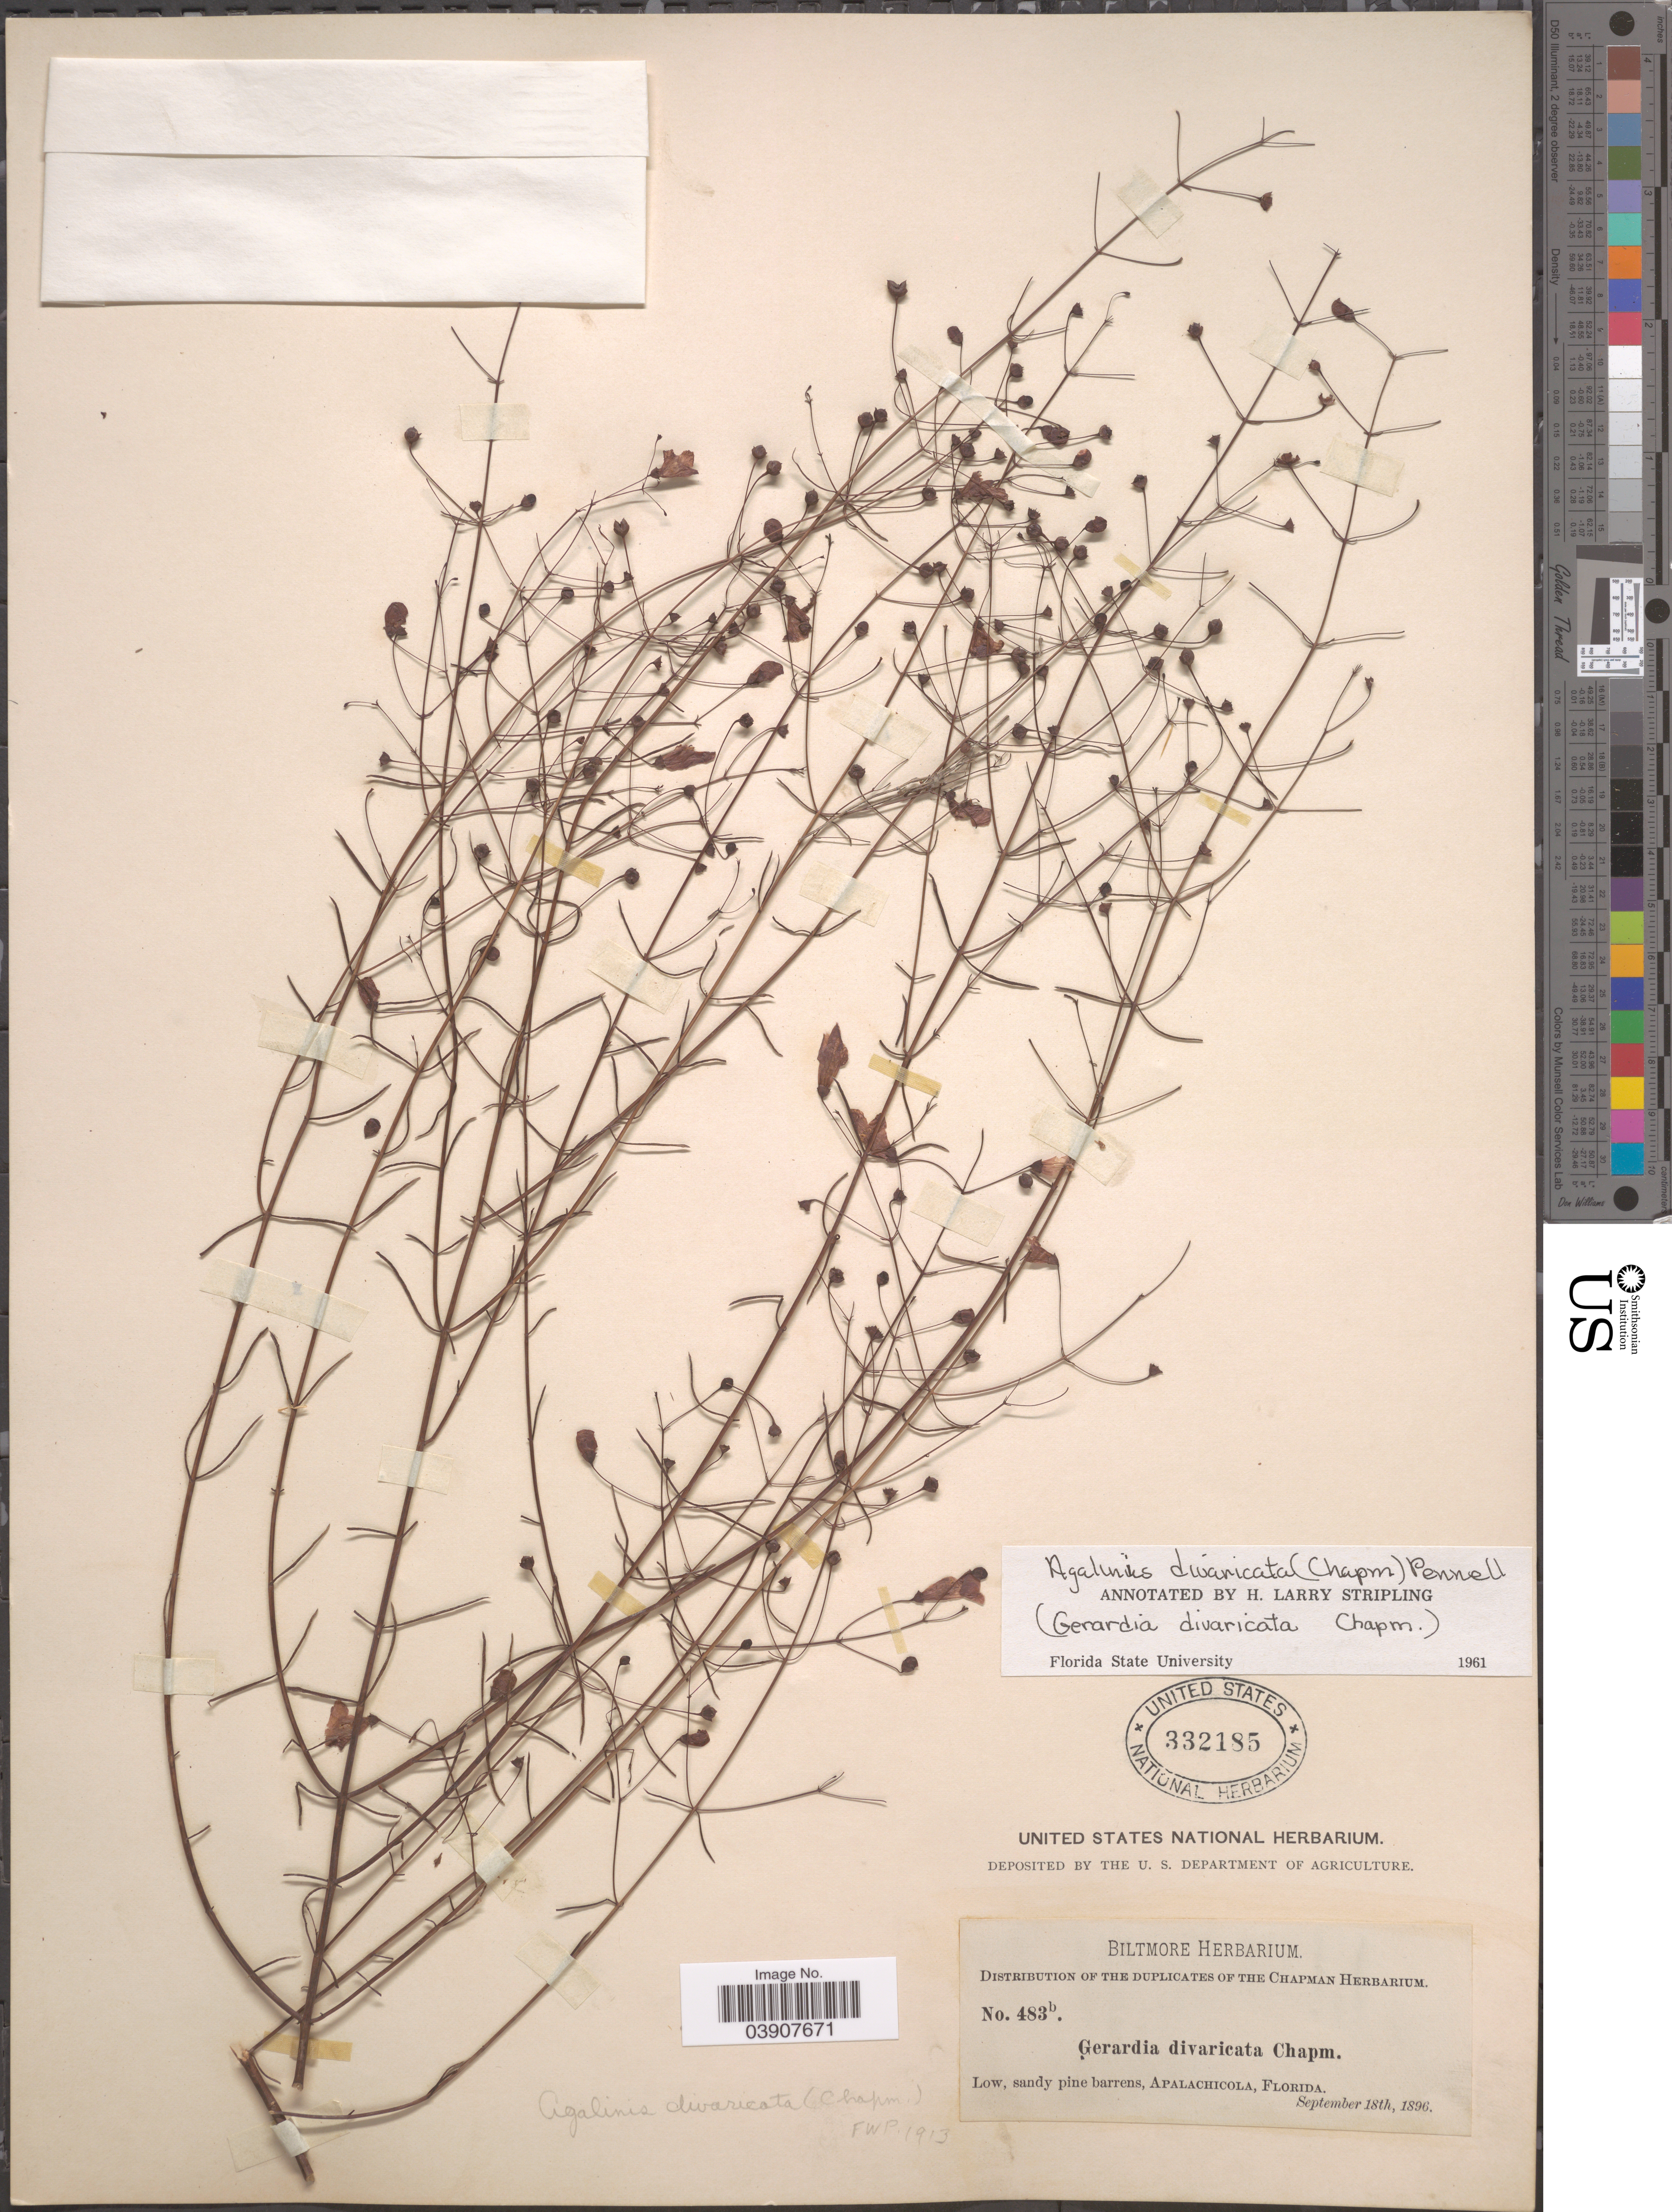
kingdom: Plantae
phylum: Tracheophyta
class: Magnoliopsida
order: Lamiales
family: Orobanchaceae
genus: Agalinis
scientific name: Agalinis divaricata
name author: (Chapm.) Pennell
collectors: ex herb. Biltmore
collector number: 483b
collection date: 1896-09-18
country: United States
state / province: Florida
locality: Apalachicola.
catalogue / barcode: US 332185